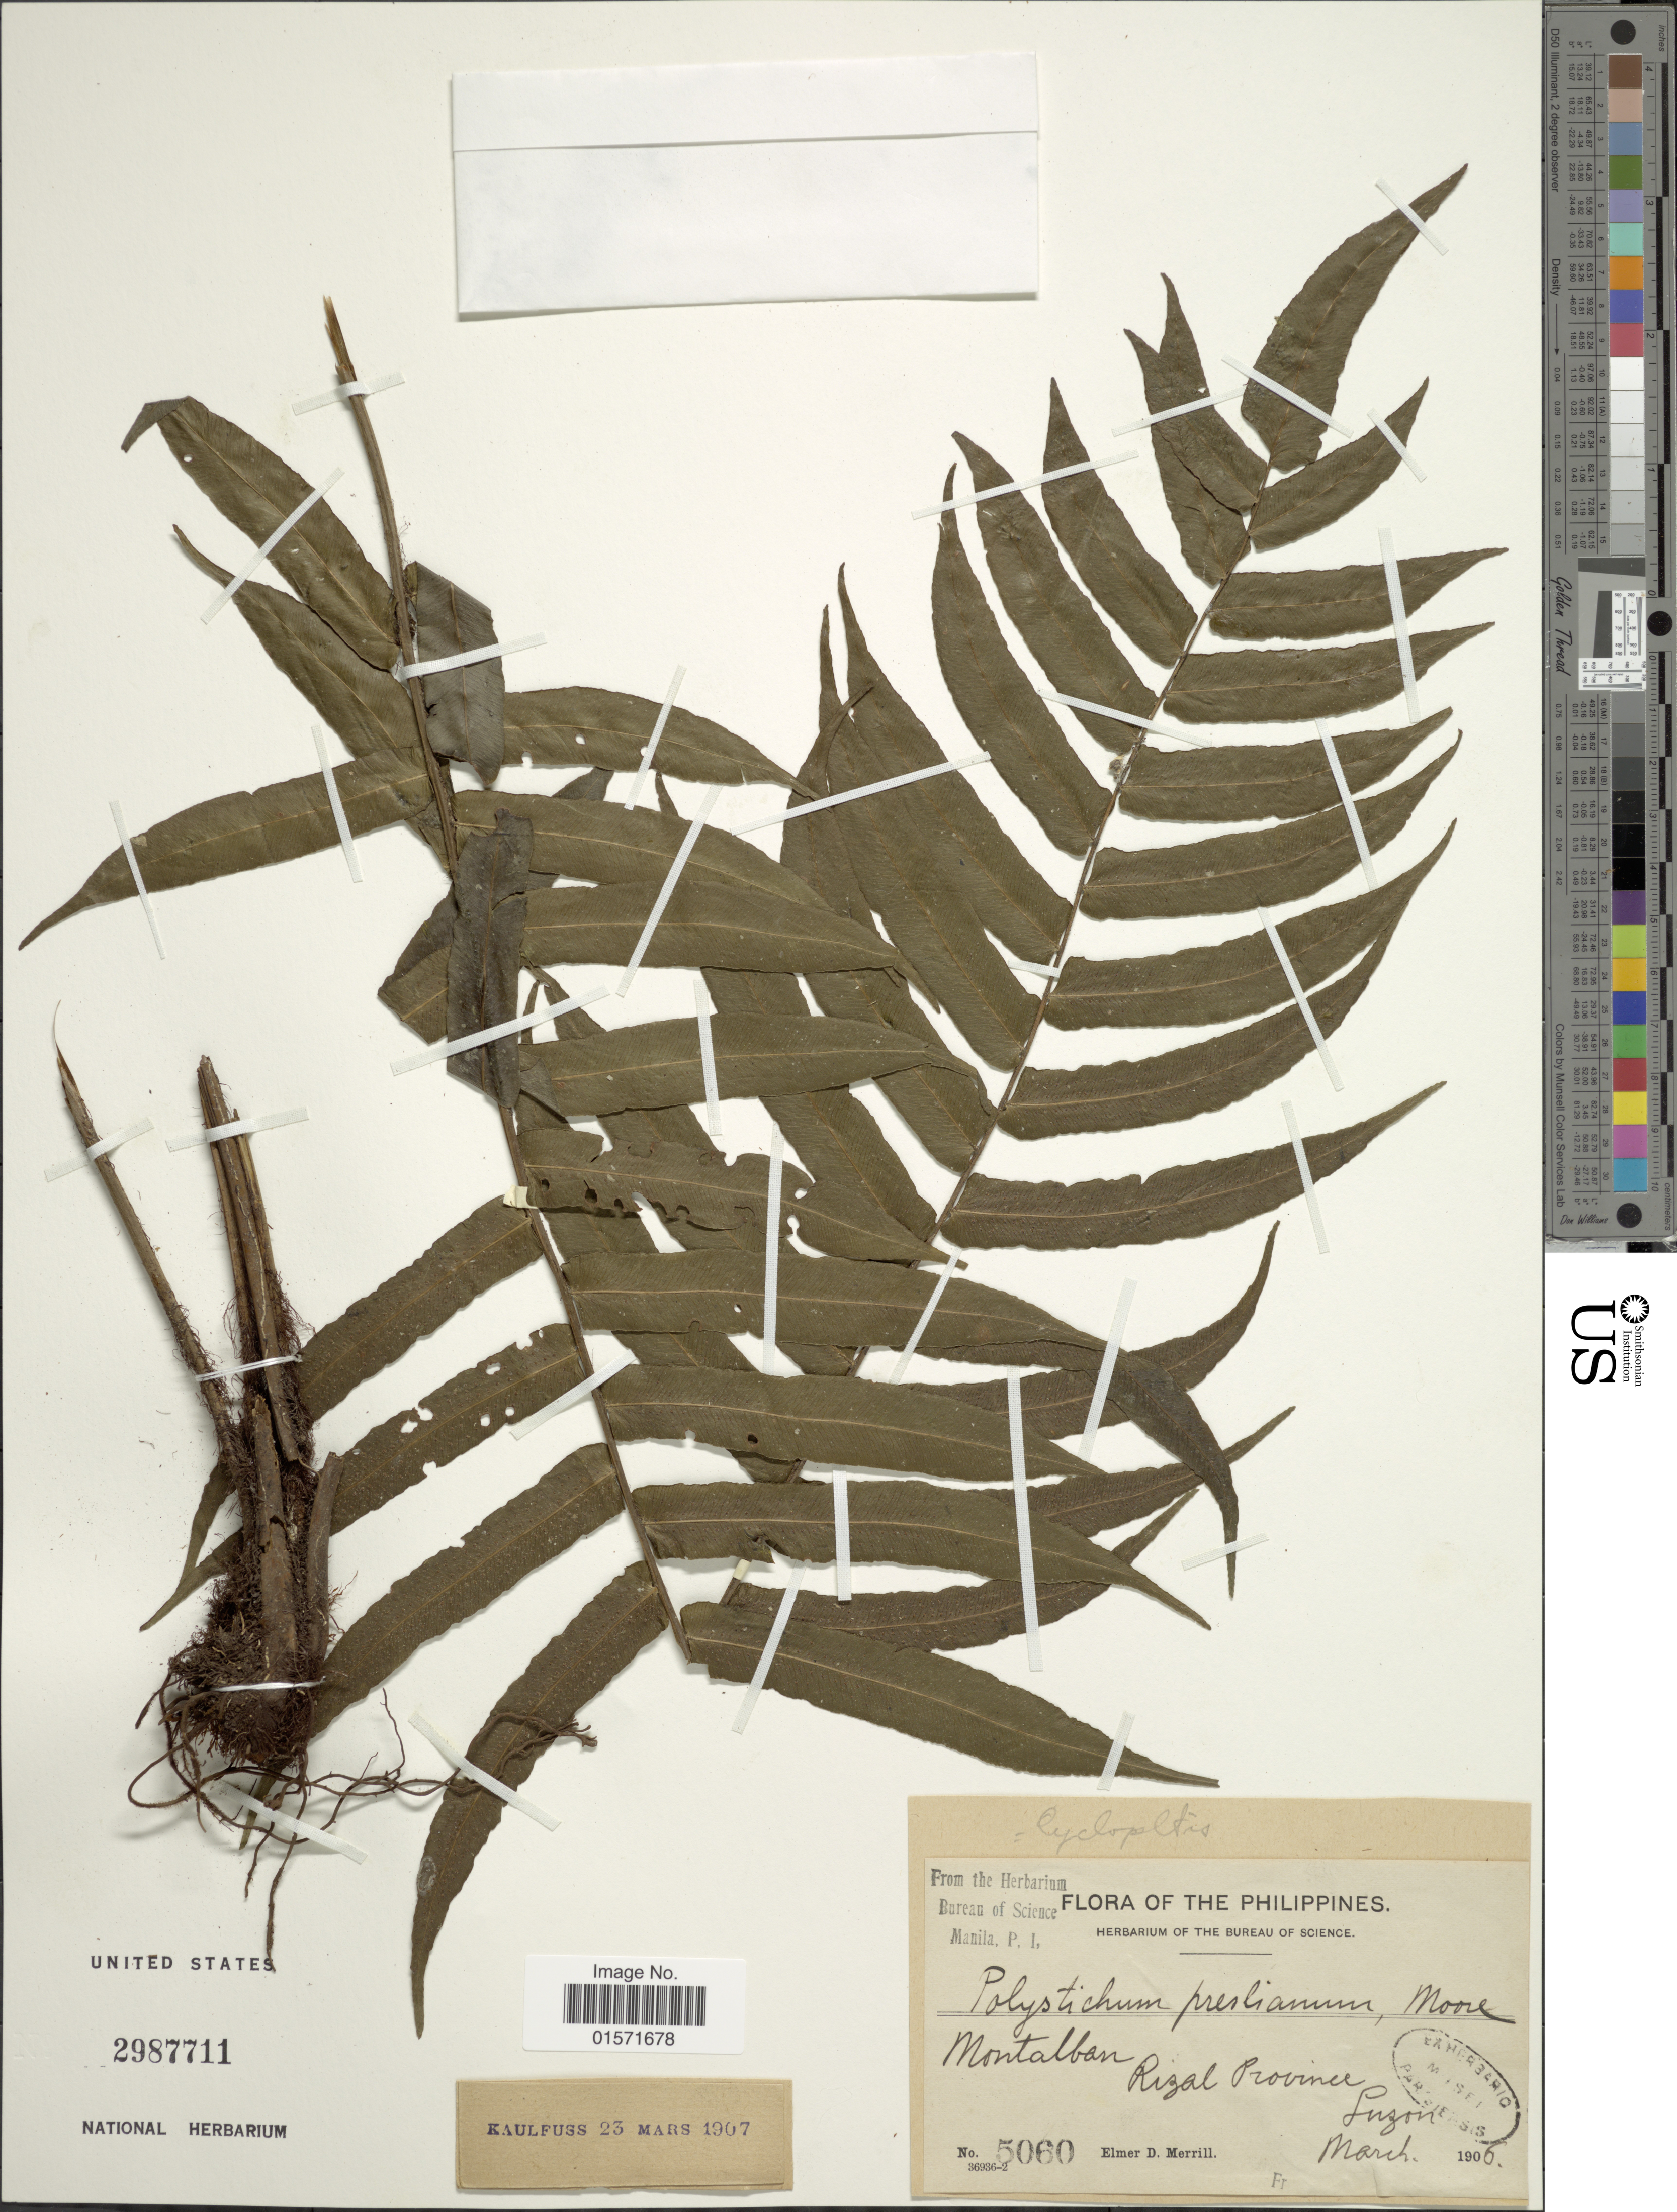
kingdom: Plantae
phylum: Tracheophyta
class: Polypodiopsida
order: Polypodiales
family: Lomariopsidaceae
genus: Cyclopeltis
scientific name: Cyclopeltis presliana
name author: (Mett.) Berkeley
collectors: E. D. Merrill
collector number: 5060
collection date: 1906-03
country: Philippines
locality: Montalban, Roal Province, Luzon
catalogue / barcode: US 2987711